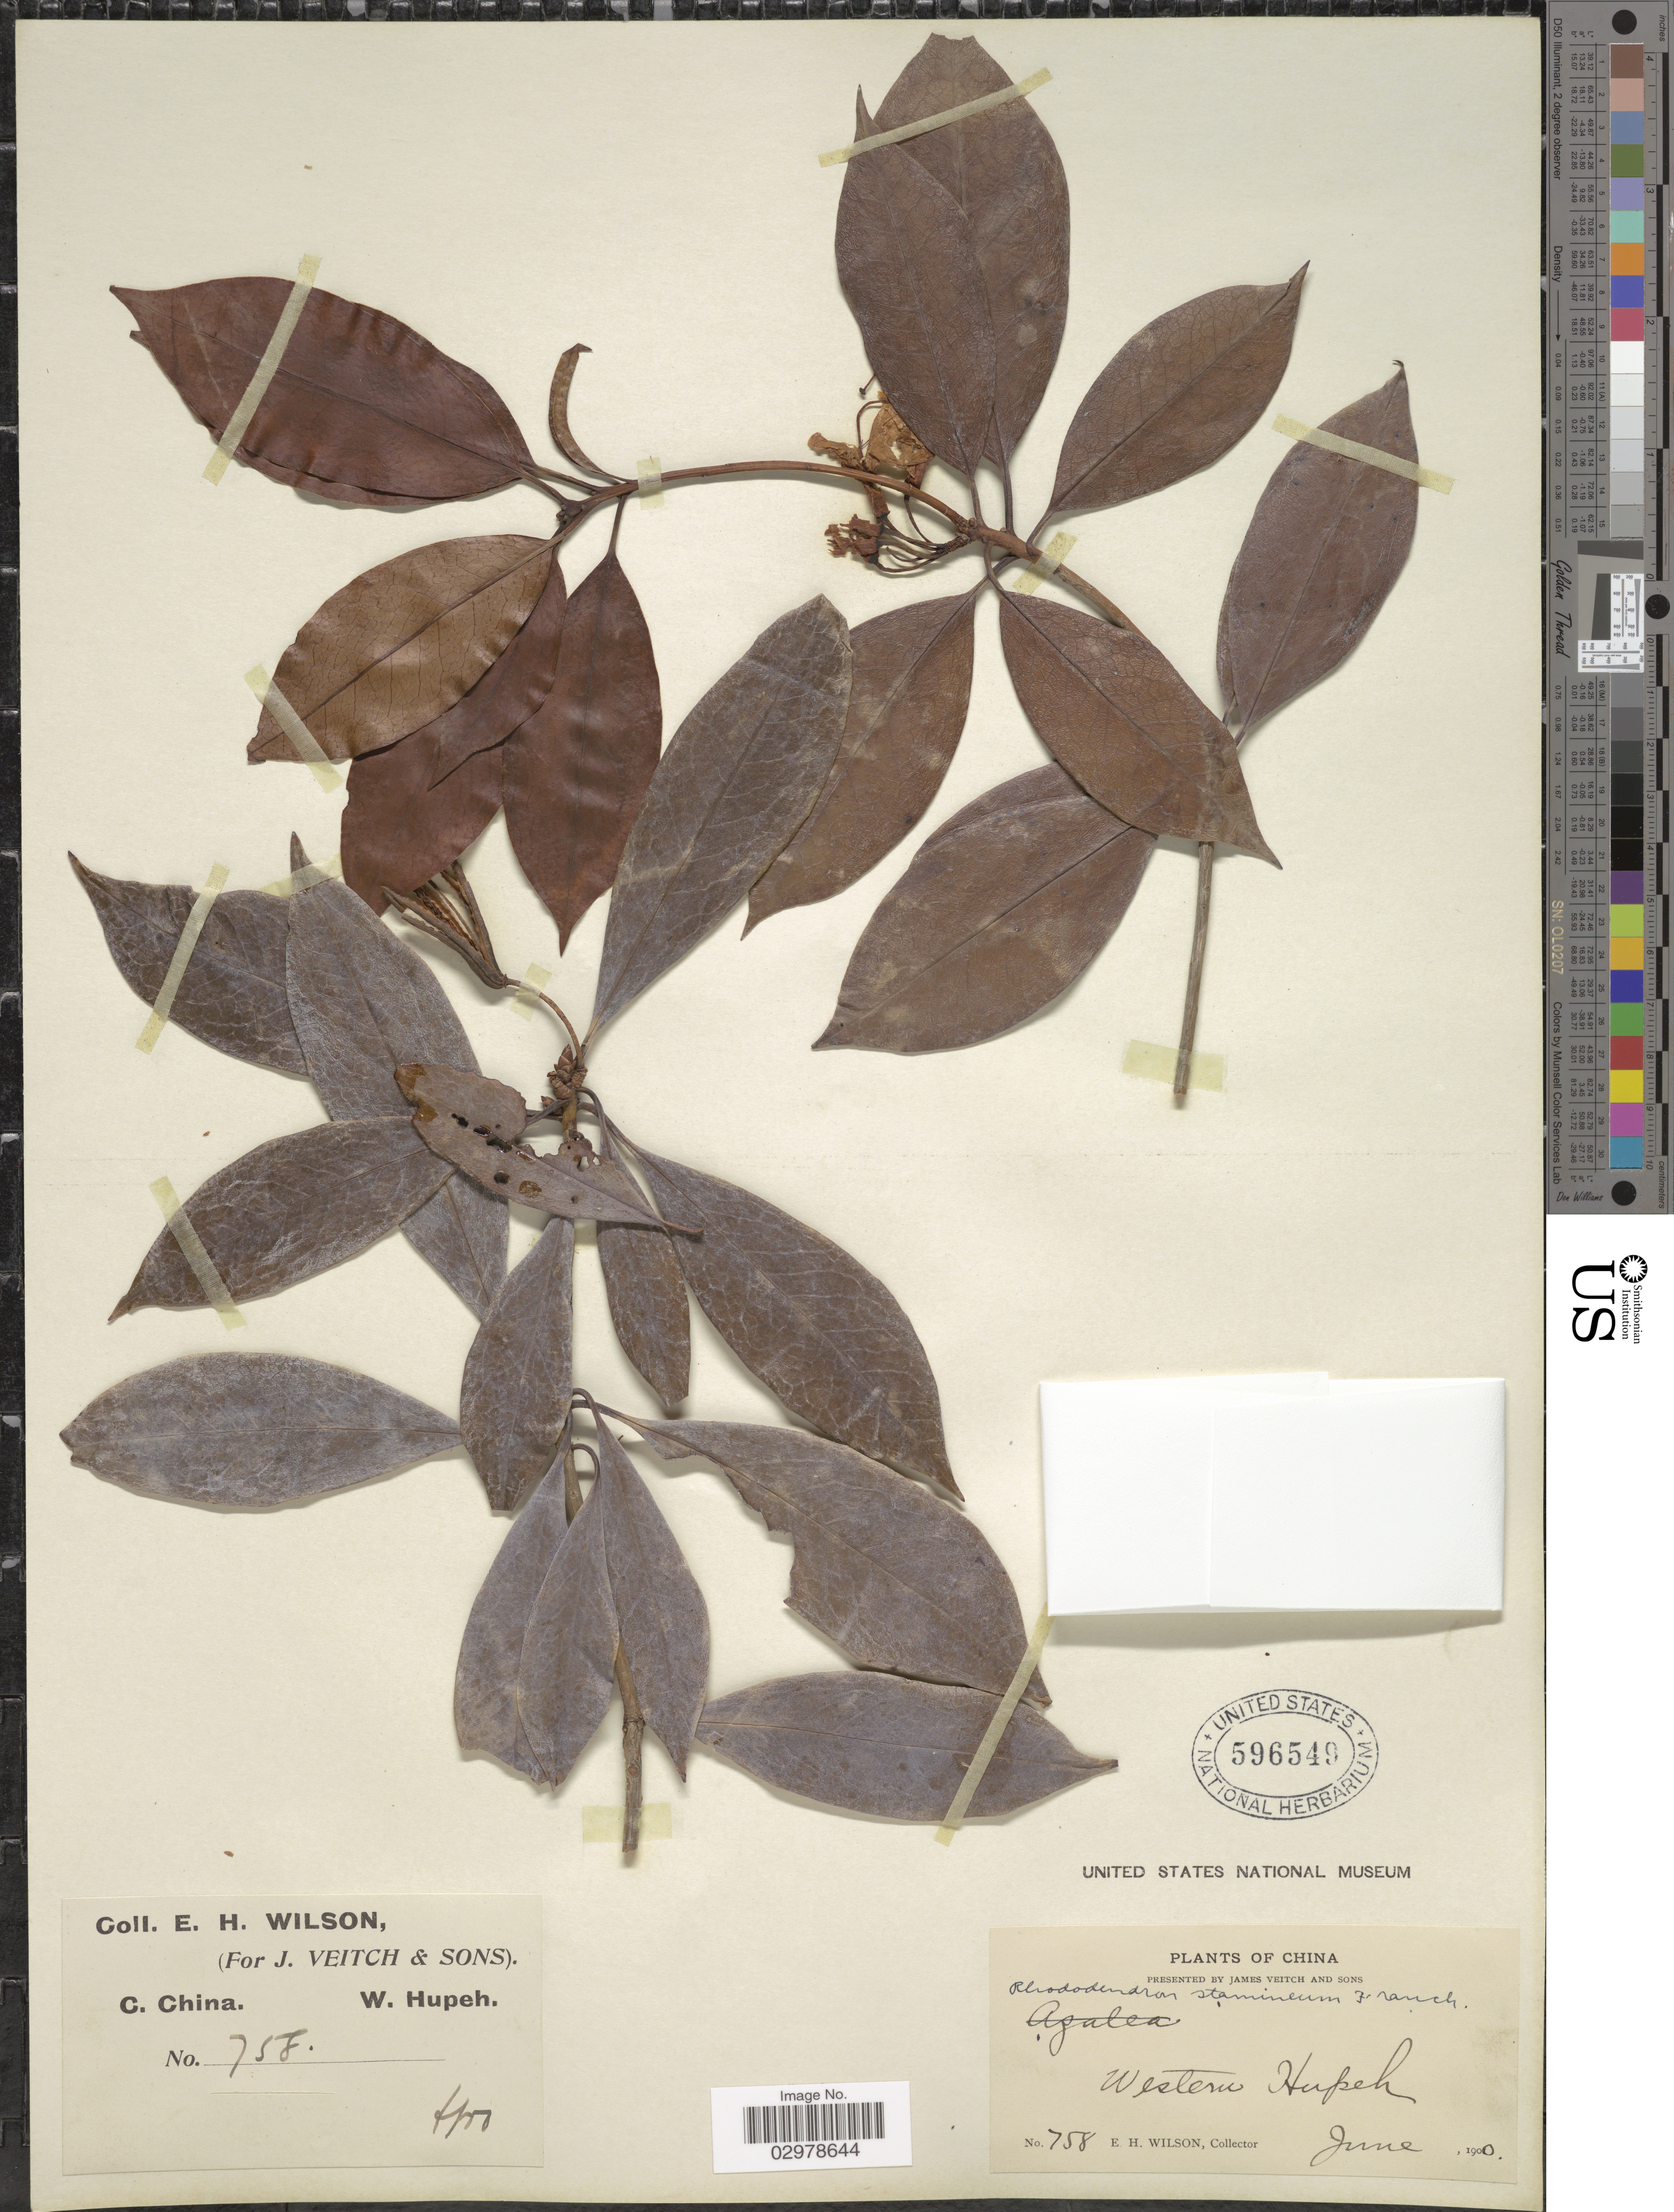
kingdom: Plantae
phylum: Tracheophyta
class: Magnoliopsida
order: Ericales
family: Ericaceae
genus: Rhododendron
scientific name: Rhododendron stamineum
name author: Franch.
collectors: E. Wilson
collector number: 758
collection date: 1900-06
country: China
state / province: Hubei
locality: C. China. Western Hupeh.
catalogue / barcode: US 596549